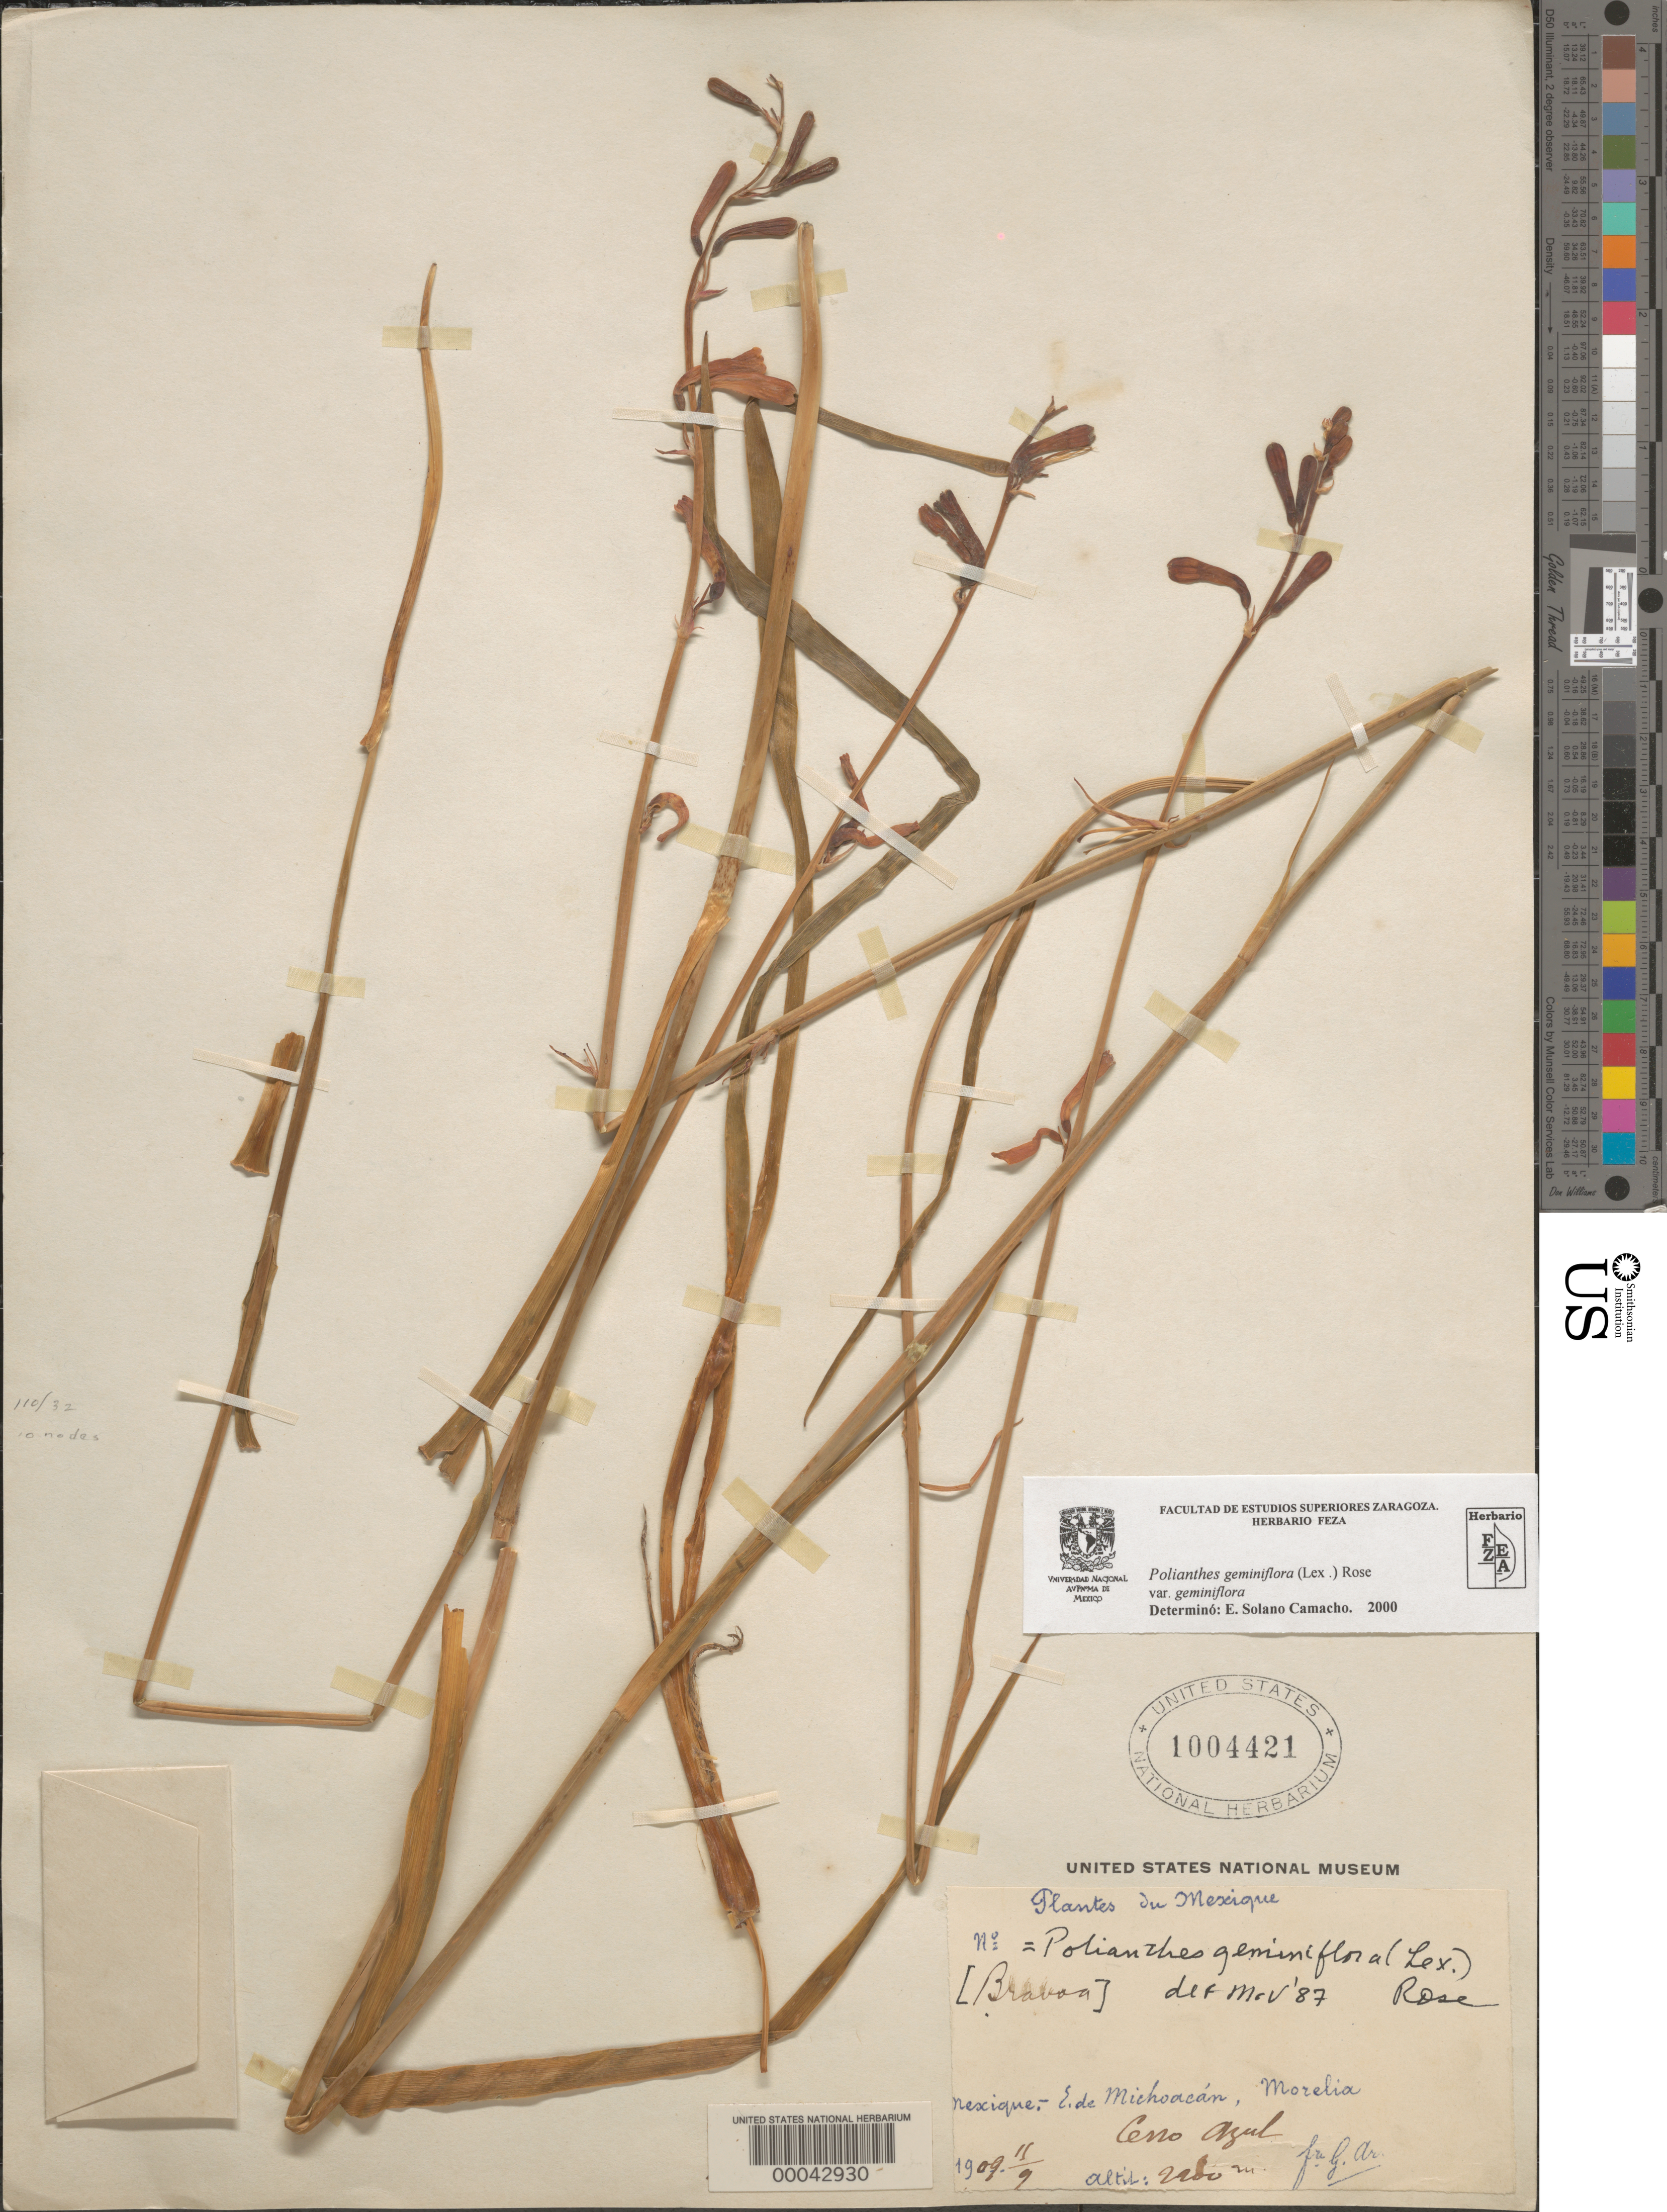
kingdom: Plantae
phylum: Tracheophyta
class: Liliopsida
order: Asparagales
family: Asparagaceae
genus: Polianthes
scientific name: Polianthes geminiflora var. geminiflora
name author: (Lex.) Rose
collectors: Bro. G. Arsène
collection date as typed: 11 Sep 1909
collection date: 1909-09-11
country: Mexico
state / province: Michoacán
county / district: Morelia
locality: Morelia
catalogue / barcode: US 1004421